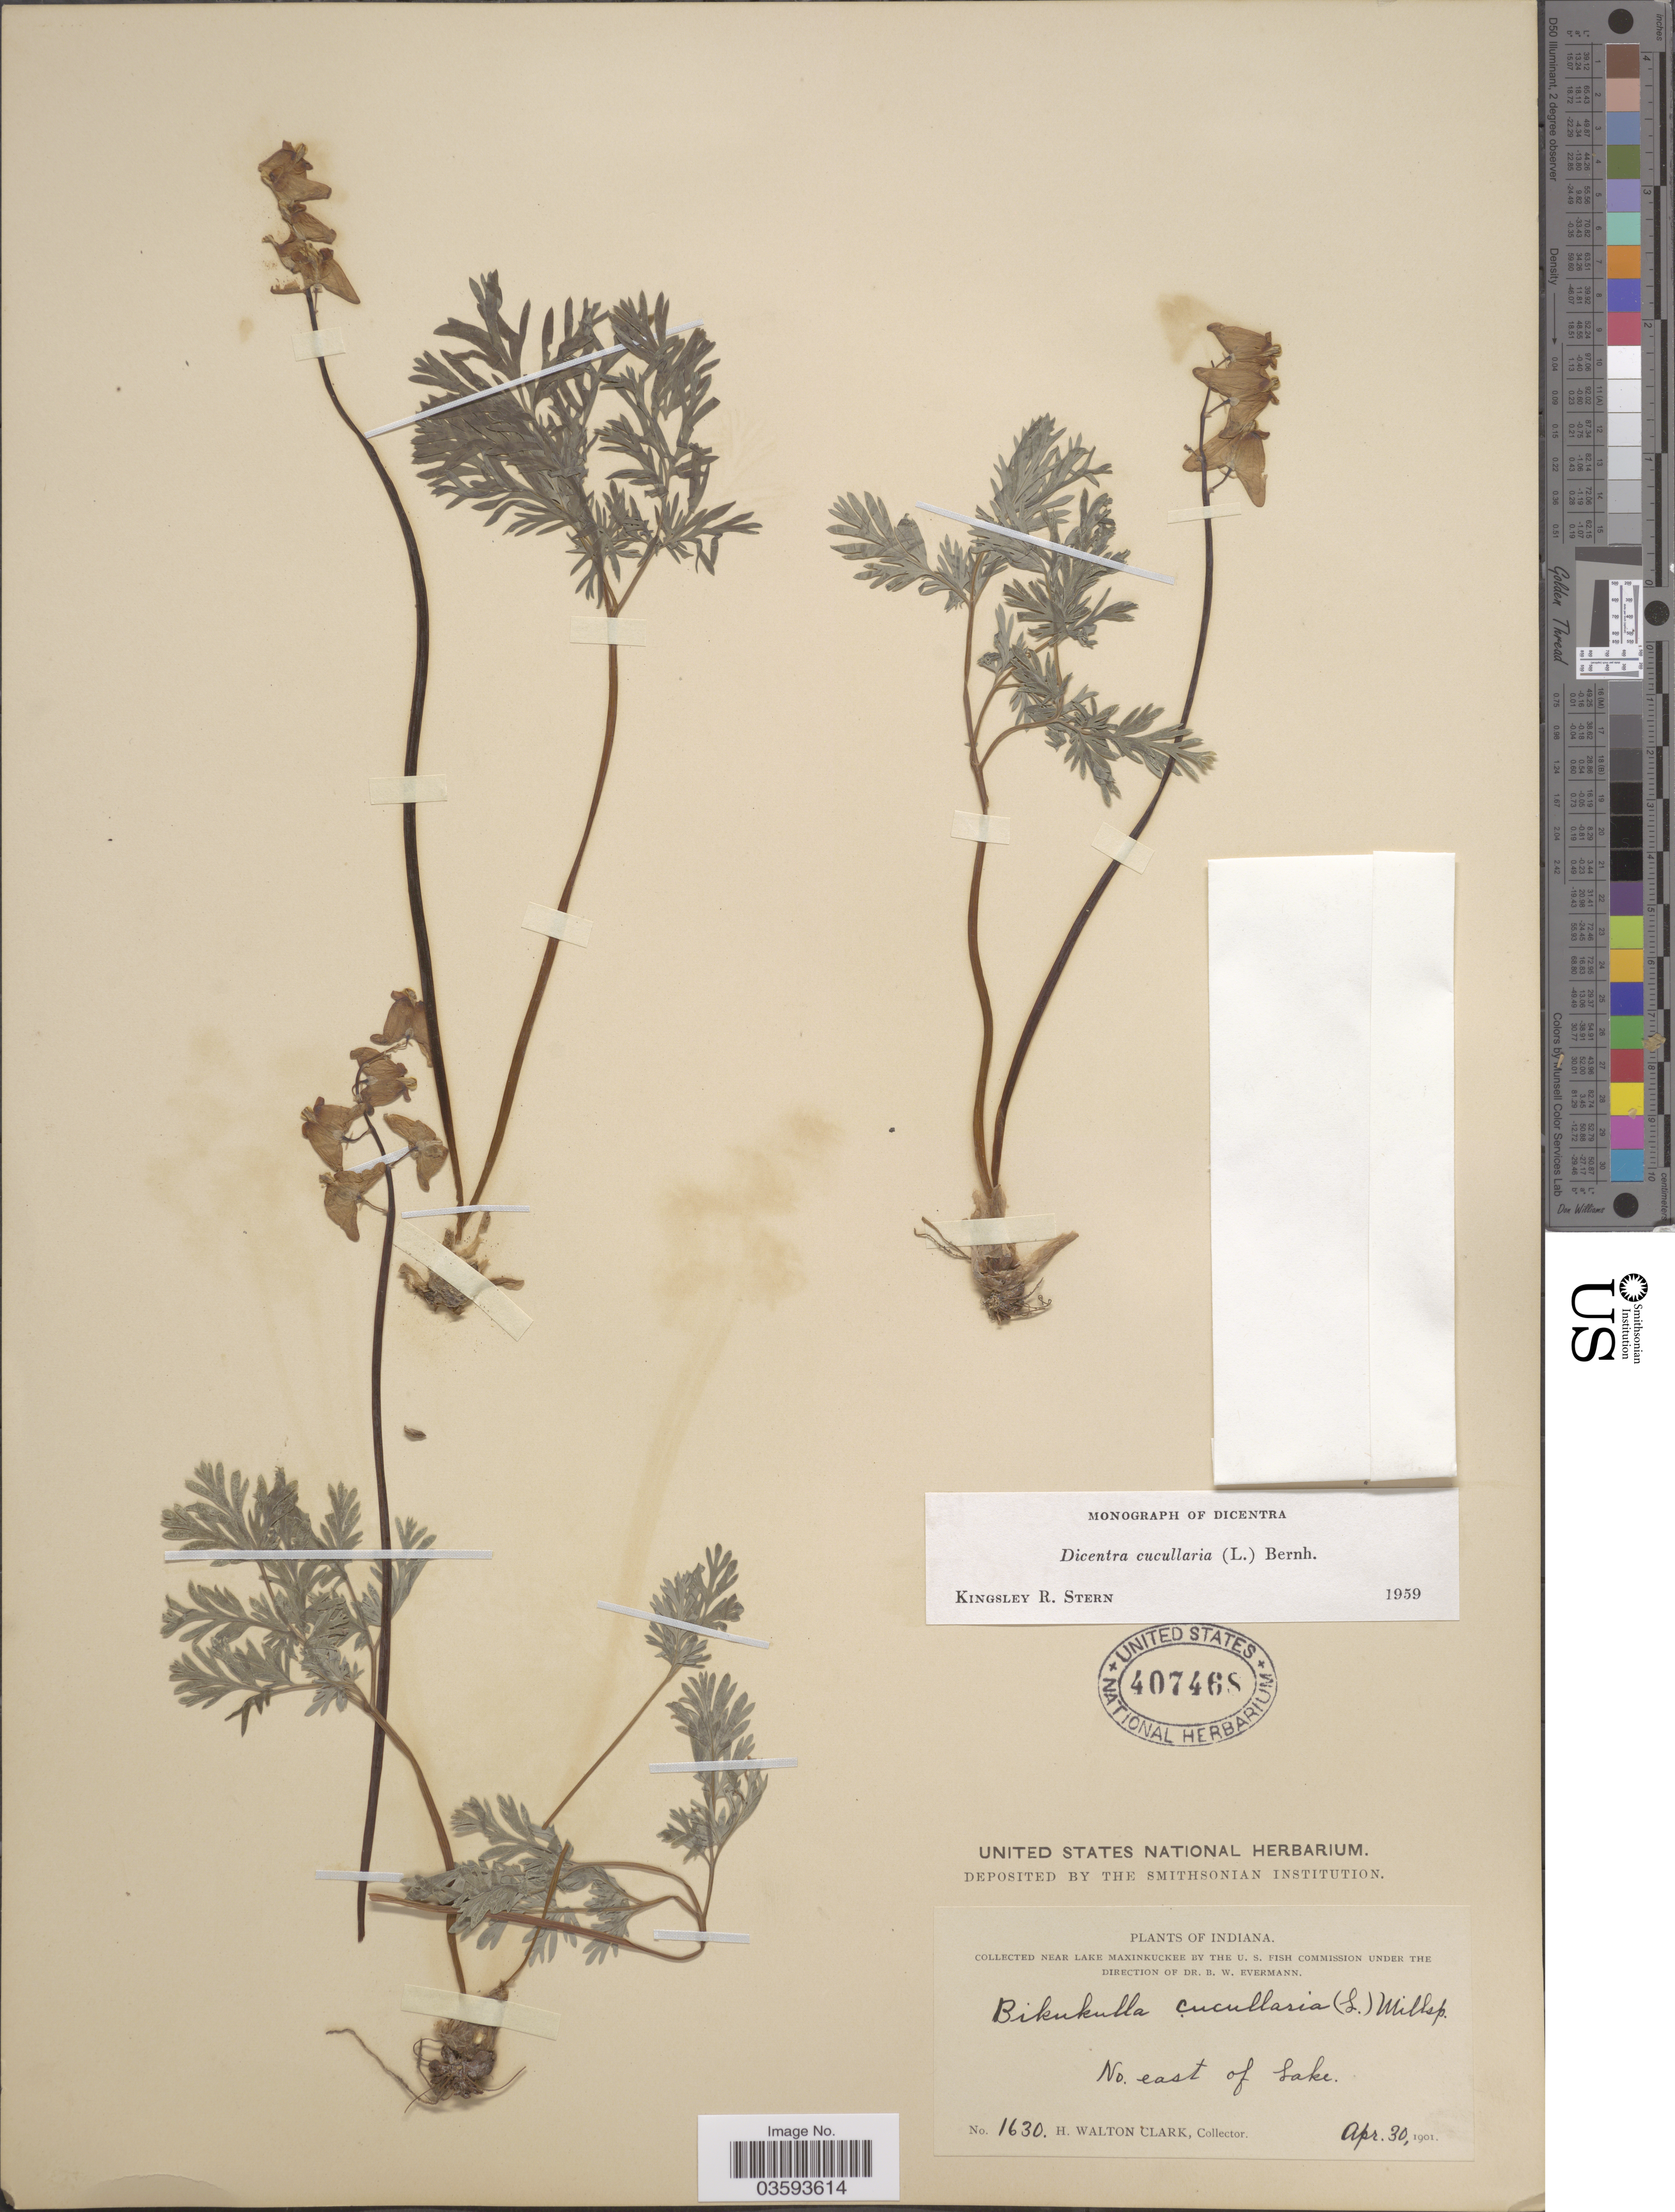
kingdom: Plantae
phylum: Tracheophyta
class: Magnoliopsida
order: Ranunculales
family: Papaveraceae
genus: Dicentra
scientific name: Dicentra cucullaria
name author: (L.) Bernh.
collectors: H. W. Clark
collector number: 1630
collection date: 1901-04-30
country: United States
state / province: Indiana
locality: Near Lake Maxinkuckee. No. east of Lake.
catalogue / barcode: US 407468